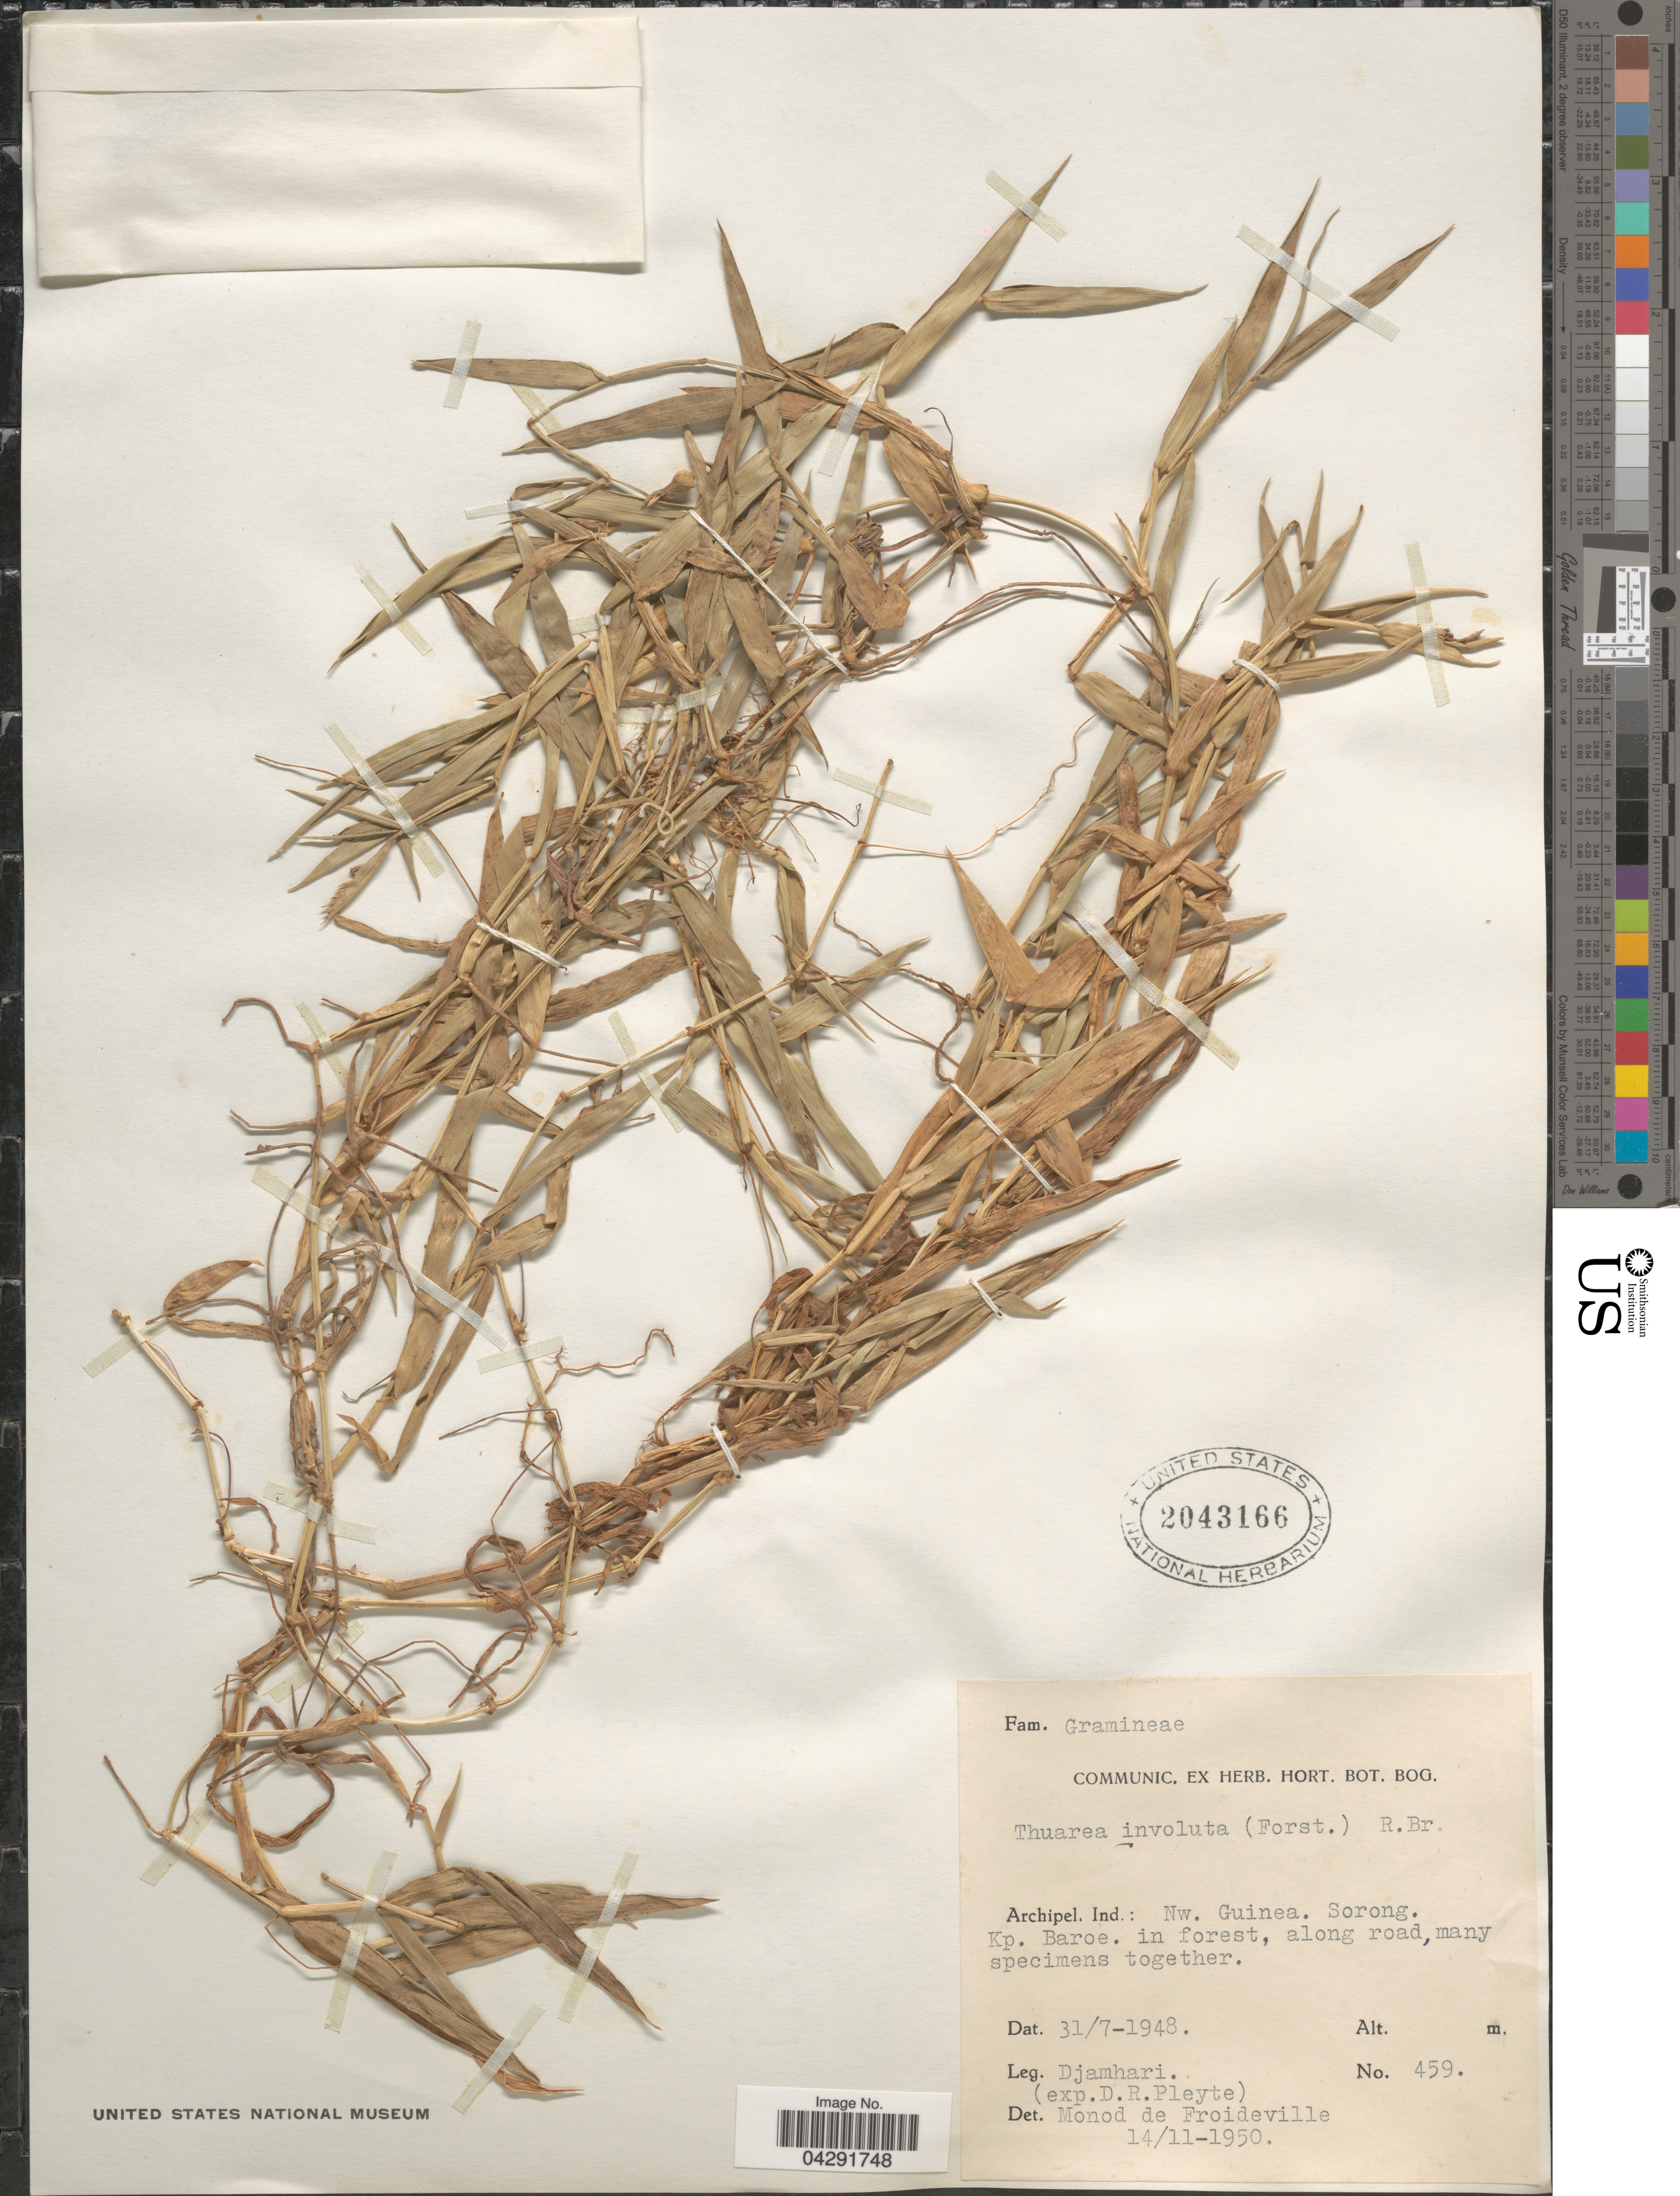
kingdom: Plantae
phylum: Tracheophyta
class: Liliopsida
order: Poales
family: Poaceae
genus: Thuarea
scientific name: Thuarea involuta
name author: (G. Forst.) R. Br. ex Sm.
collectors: Djamhari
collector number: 459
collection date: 1948-07-31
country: Indonesia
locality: Archipel. Ind.: Nw. Guinea. Sorong. Kp. Baroe. In forest, along road, many specimens together.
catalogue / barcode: US 2043166